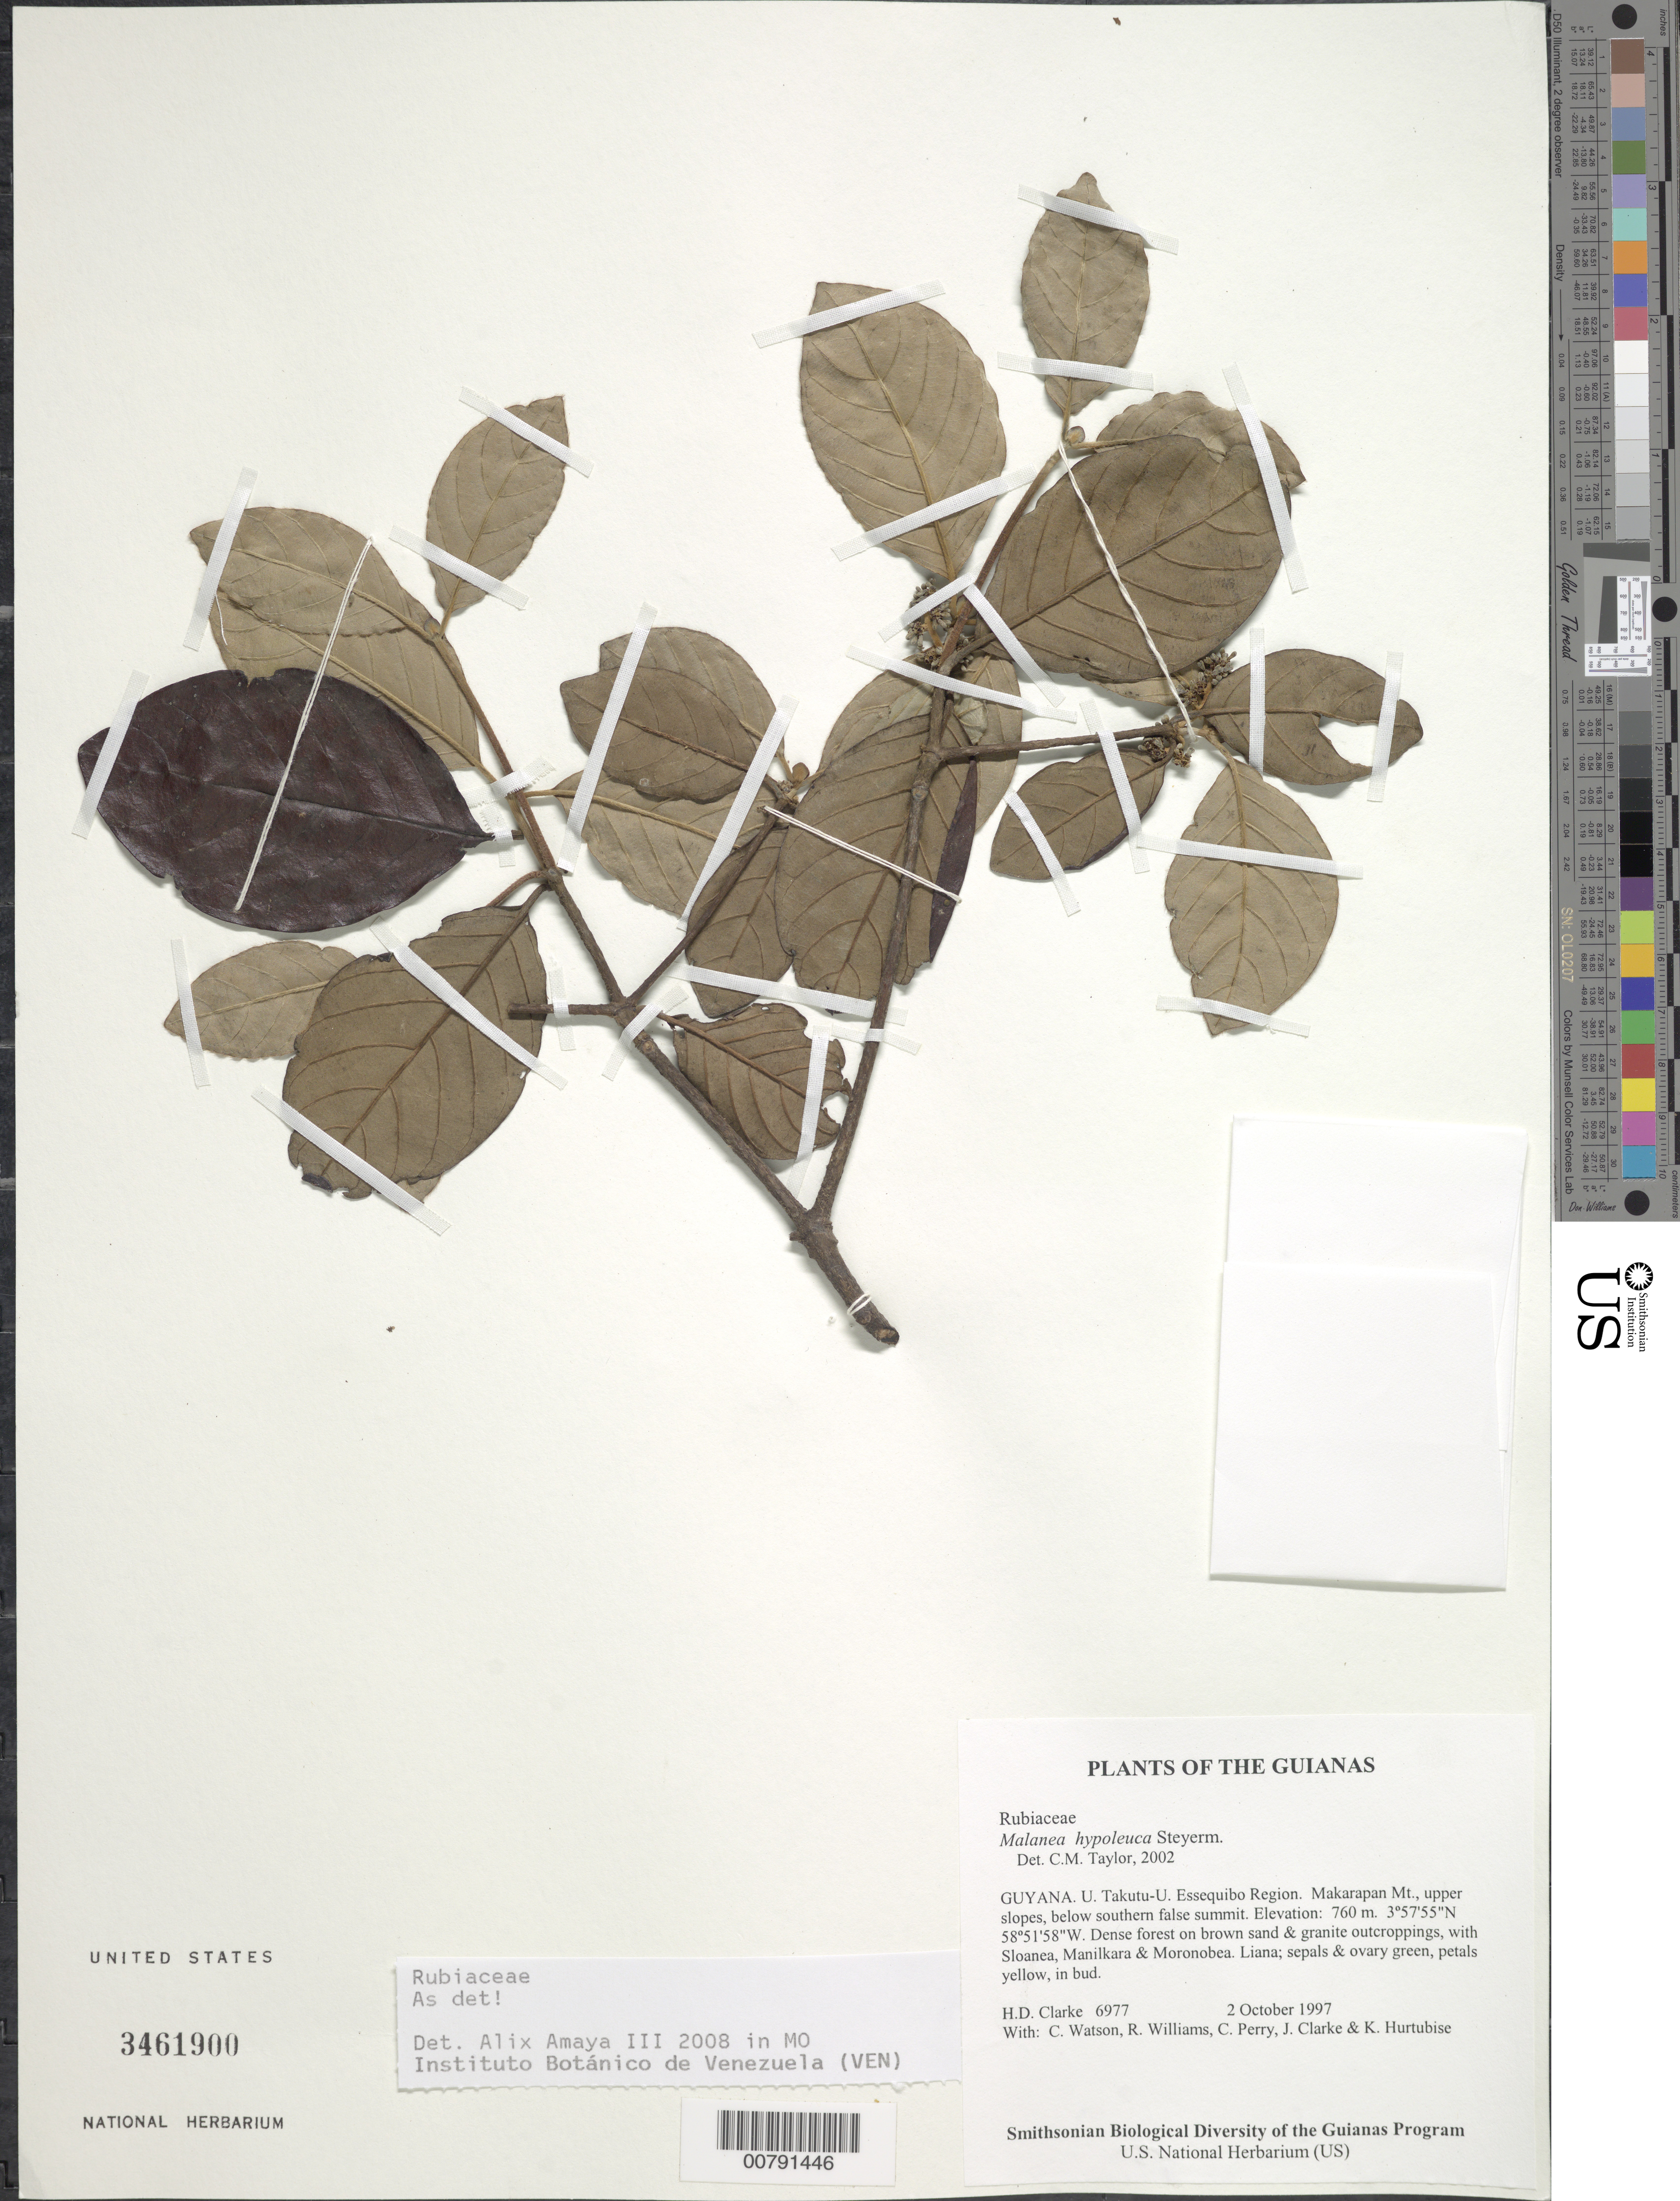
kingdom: Plantae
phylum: Tracheophyta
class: Magnoliopsida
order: Gentianales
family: Rubiaceae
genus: Malanea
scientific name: Malanea hypoleuca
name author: Steyerm.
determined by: Taylor, Charlotte M.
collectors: H. D. Clarke, C. Watson, R. Williams, C. Perry, J. Clarke & K. Hurtubise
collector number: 6977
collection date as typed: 2 October 1997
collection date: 1997-10-02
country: Guyana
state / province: U. Takutu-U. Essequibo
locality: Makarapan Mt., upper slopes, below southern false summit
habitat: Dense forest on brown sand & granite outcroppings, with Sloanea, Manilkara & Moronobea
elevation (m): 760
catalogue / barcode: US 3461900